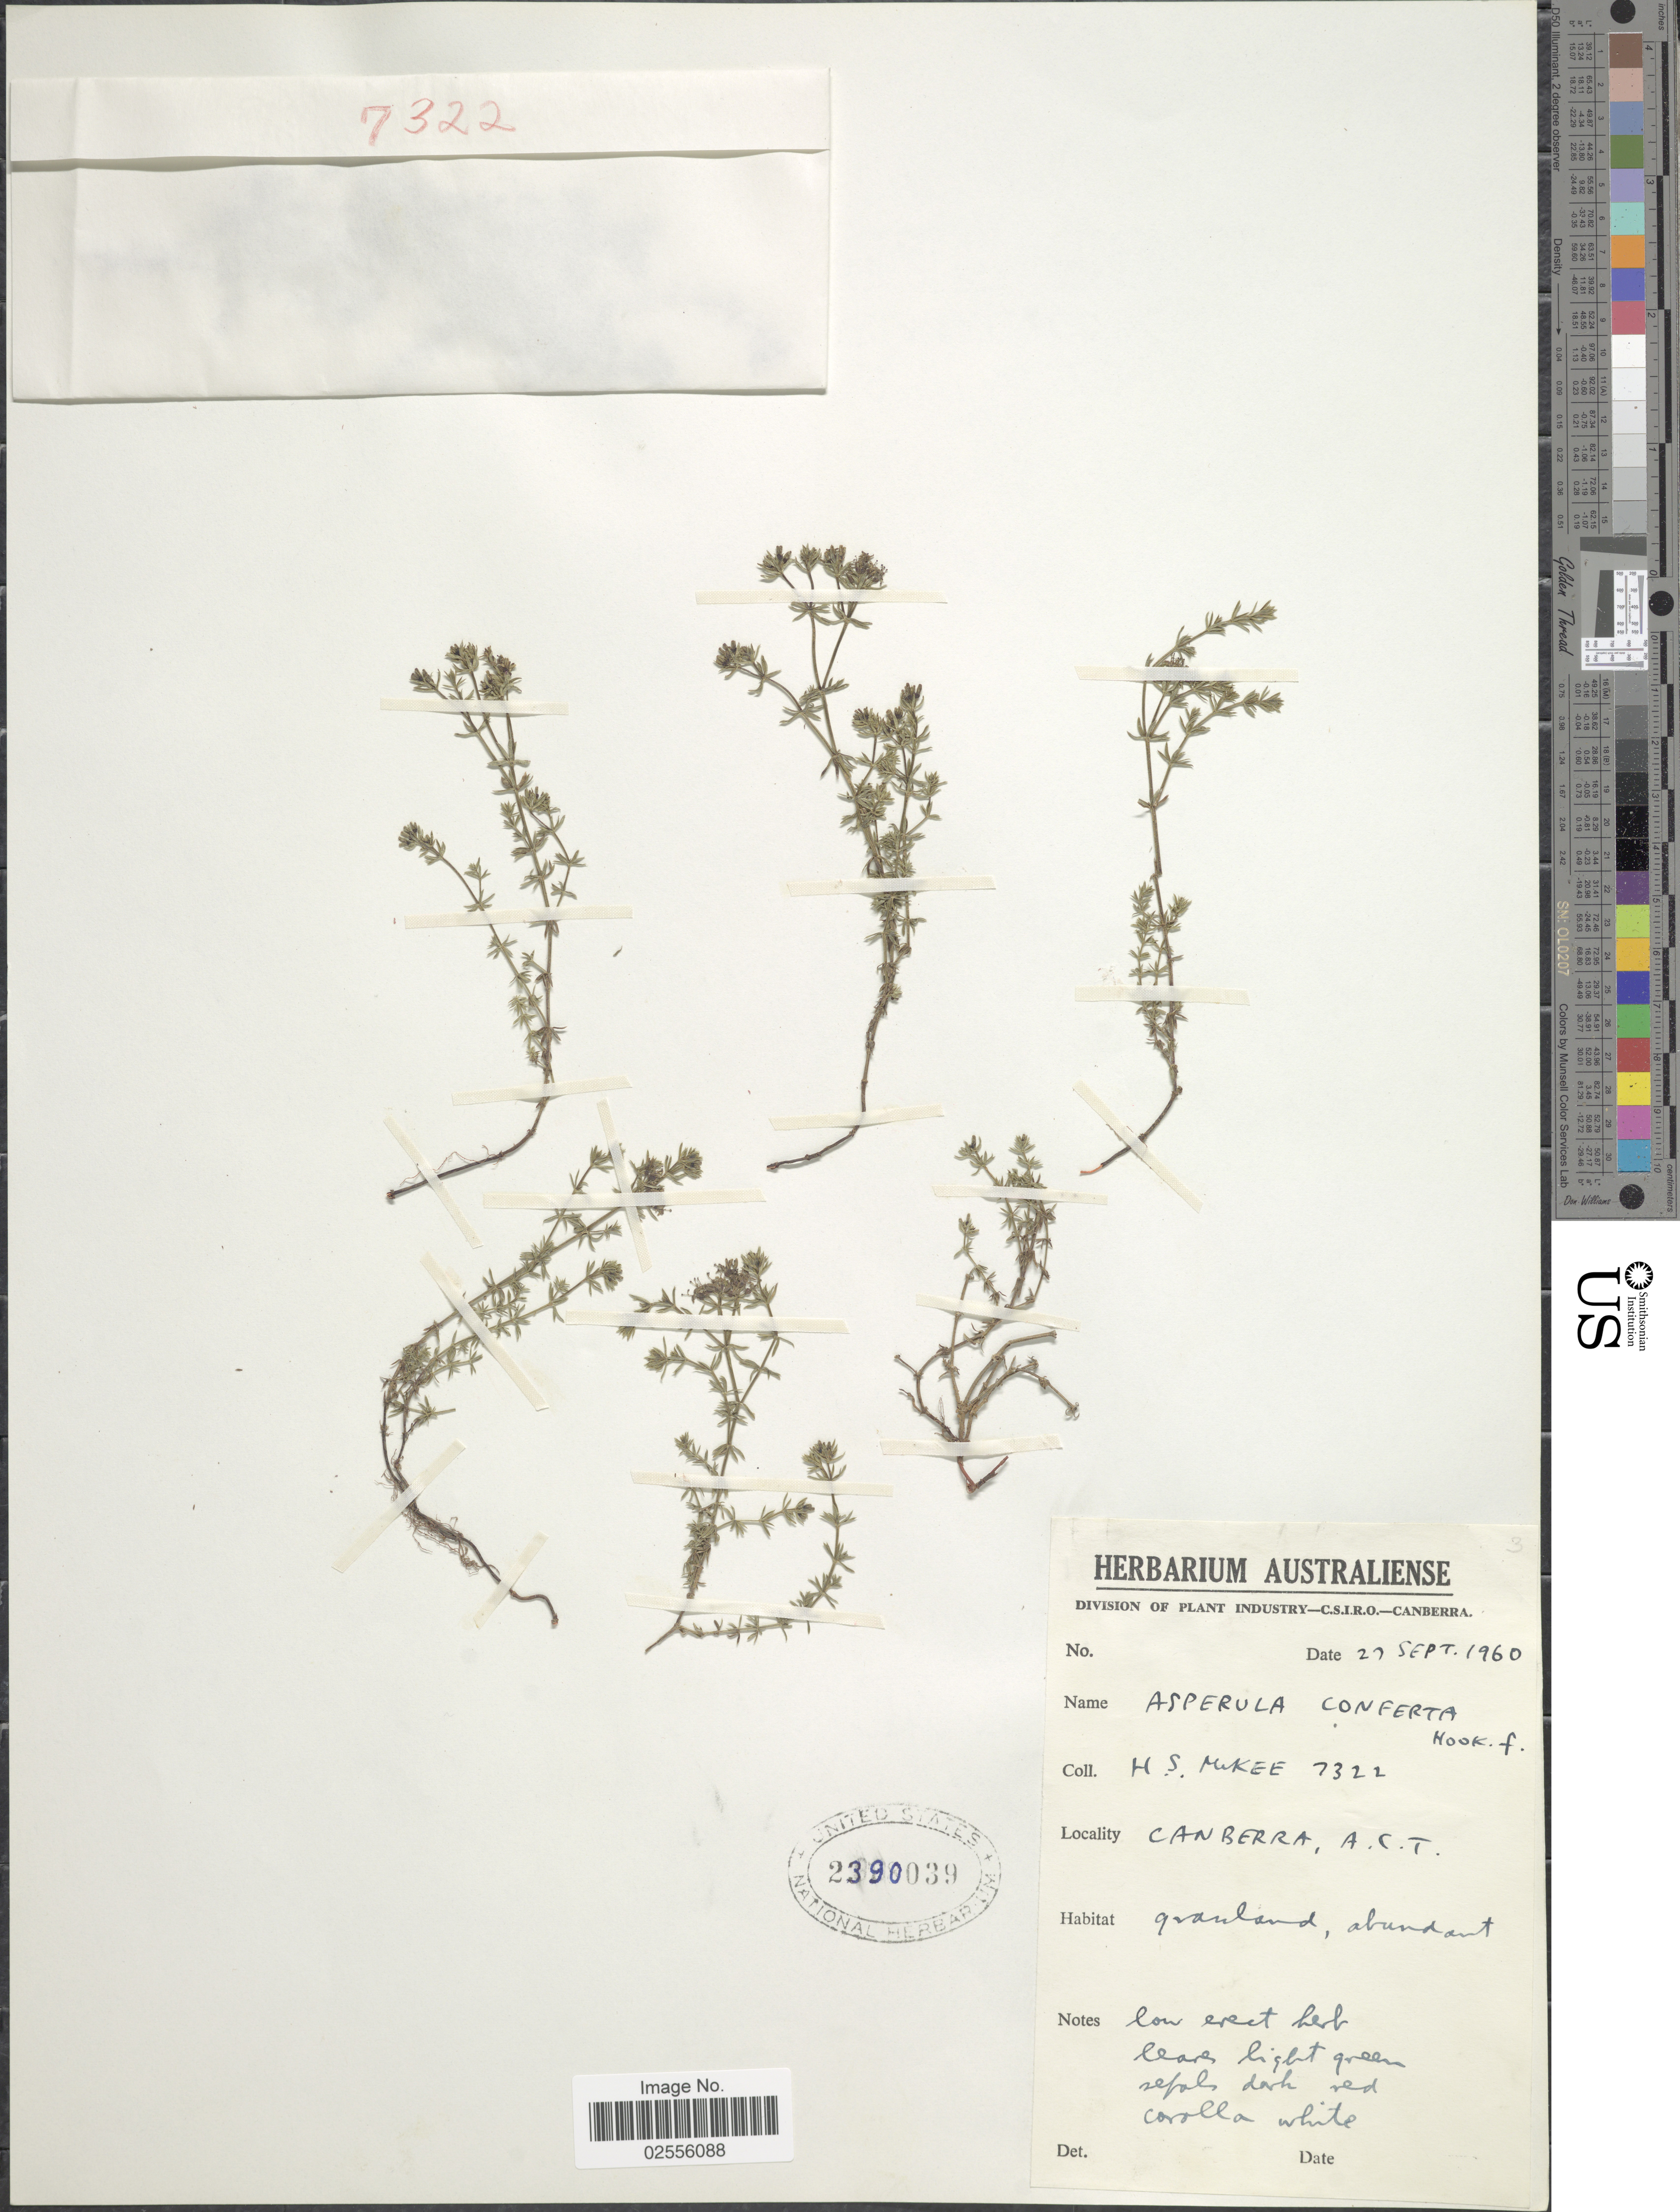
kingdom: Plantae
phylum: Tracheophyta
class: Magnoliopsida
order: Gentianales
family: Rubiaceae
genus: Asperula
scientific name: Asperula conferta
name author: Hook. f.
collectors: H. S. McKee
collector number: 7322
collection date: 1960-09-27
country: Australia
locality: Canberra, A. C. T.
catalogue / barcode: US 2390039